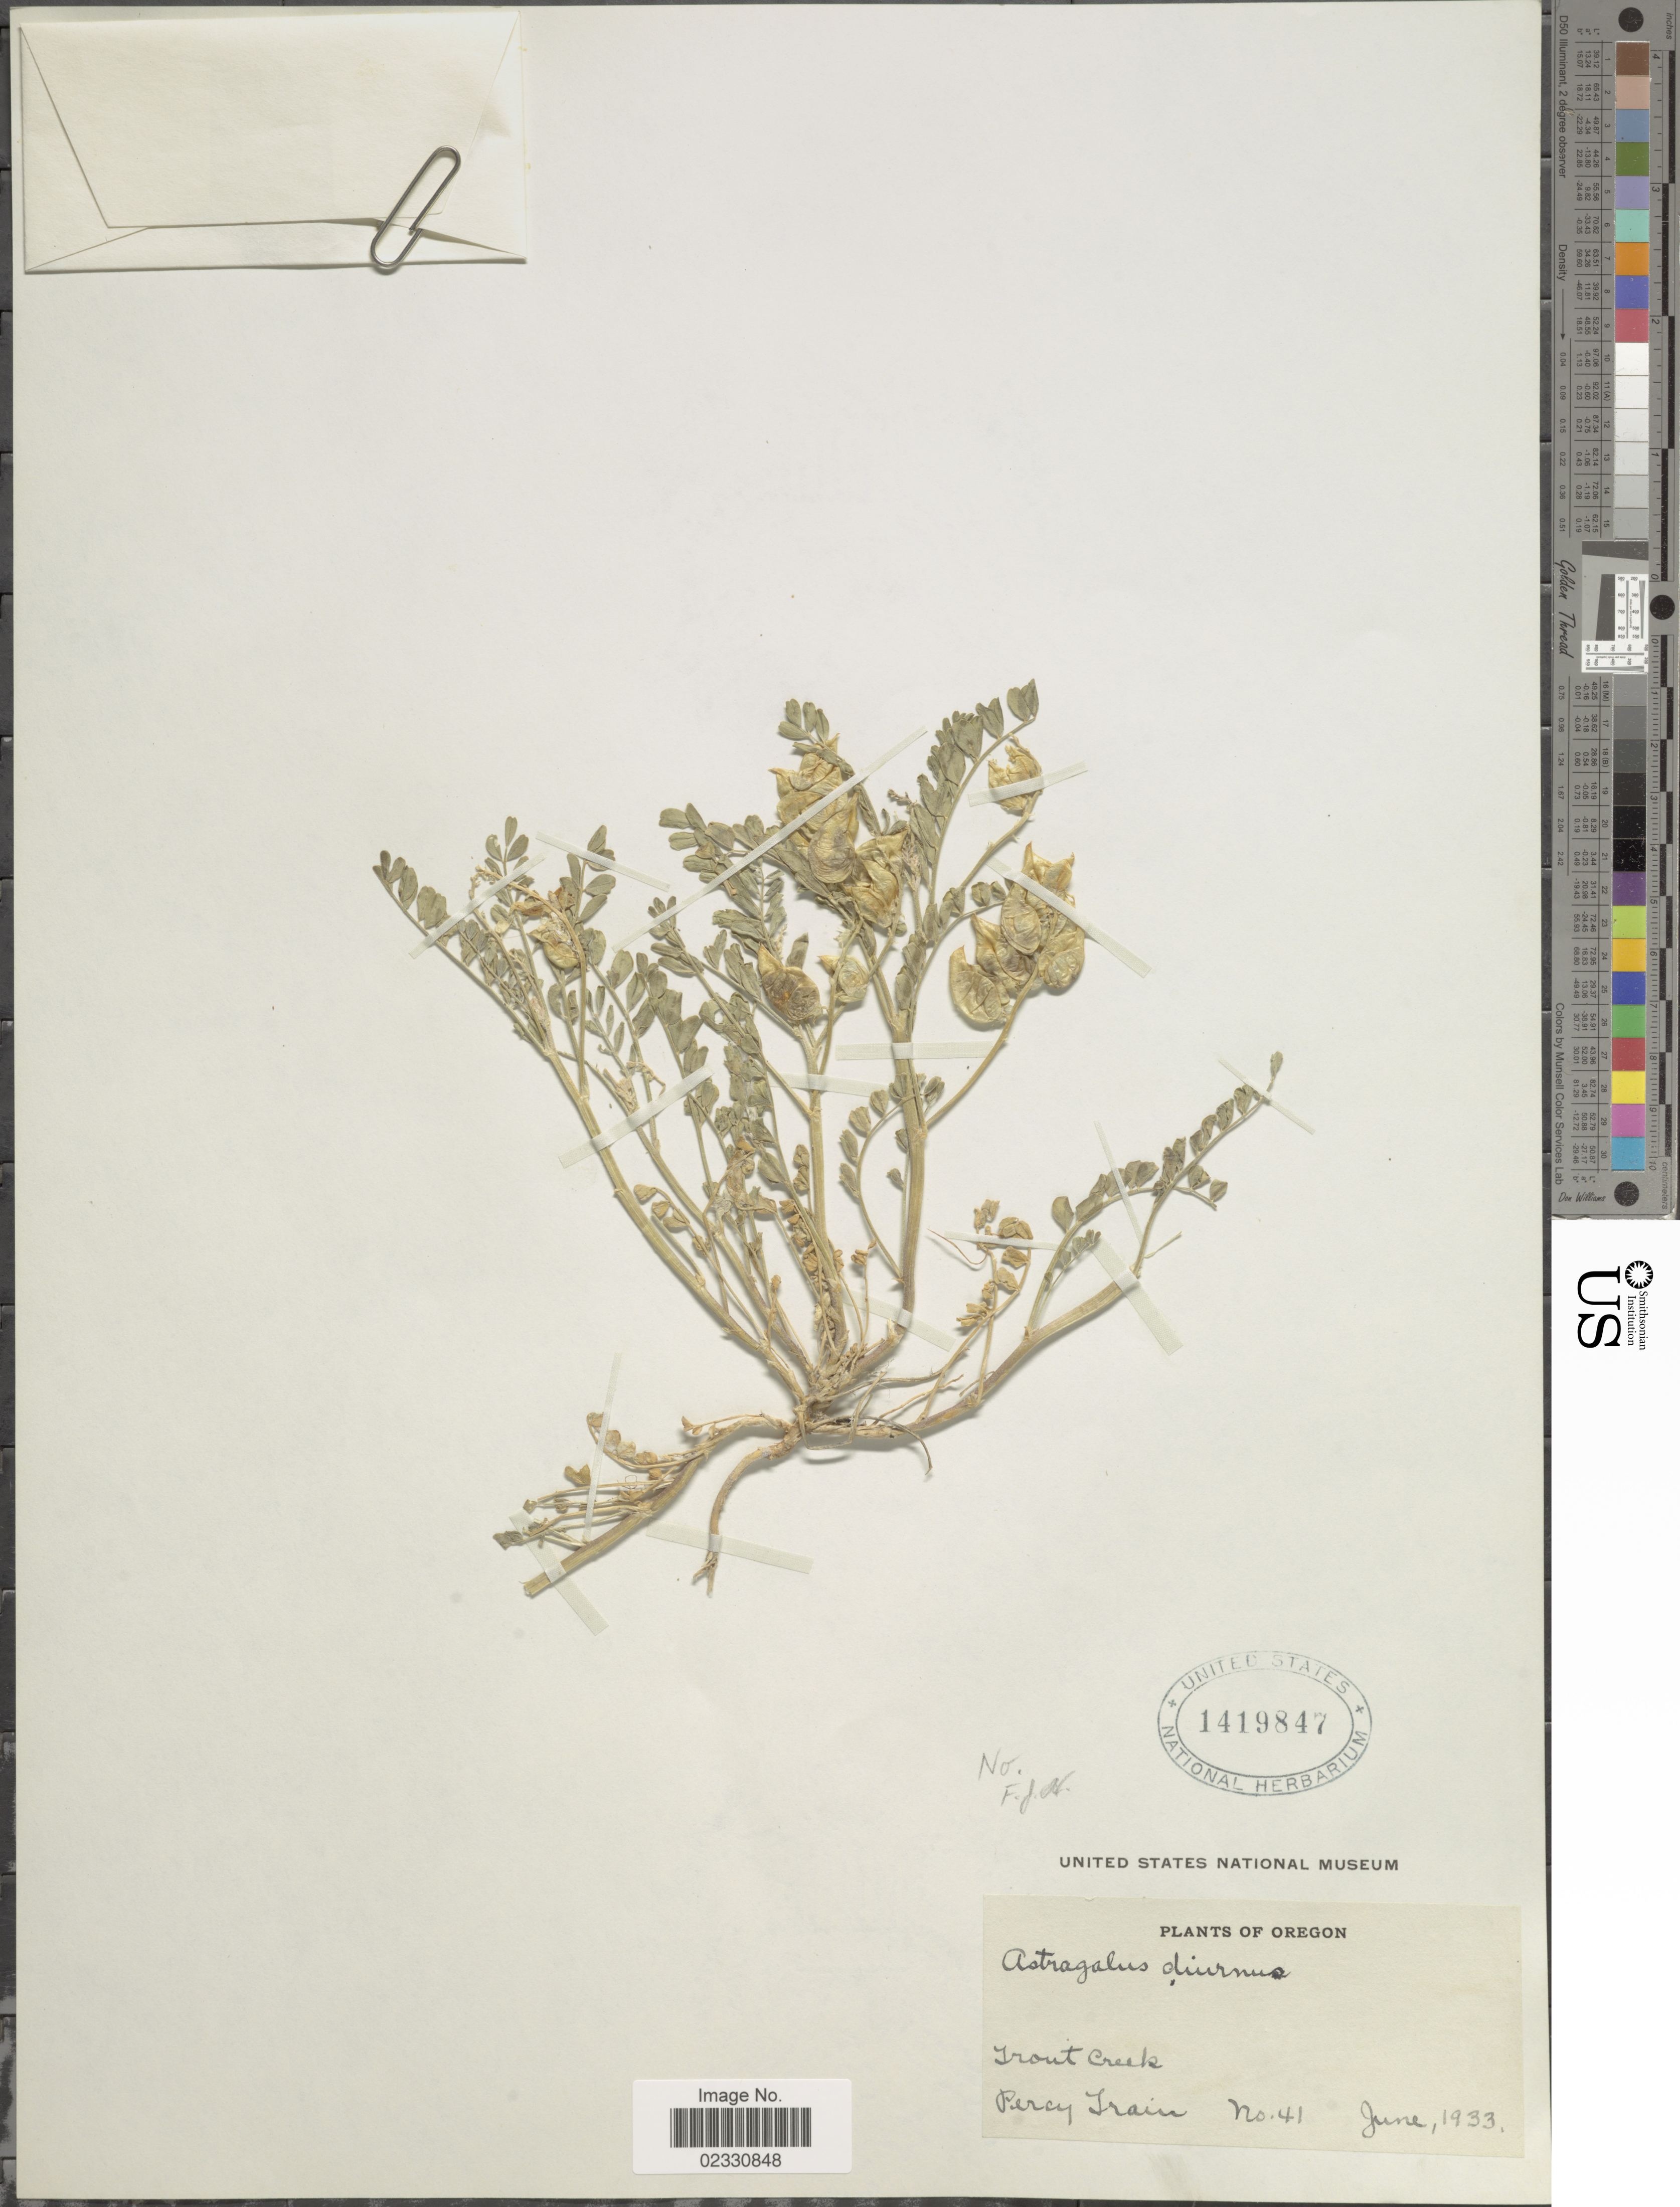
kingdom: Plantae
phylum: Tracheophyta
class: Magnoliopsida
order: Fabales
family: Fabaceae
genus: Astragalus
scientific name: Astragalus diurnus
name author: S. Watson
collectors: P. Train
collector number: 41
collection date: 1933-06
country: United States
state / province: Oregon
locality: Trout Creek.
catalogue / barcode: US 1419847